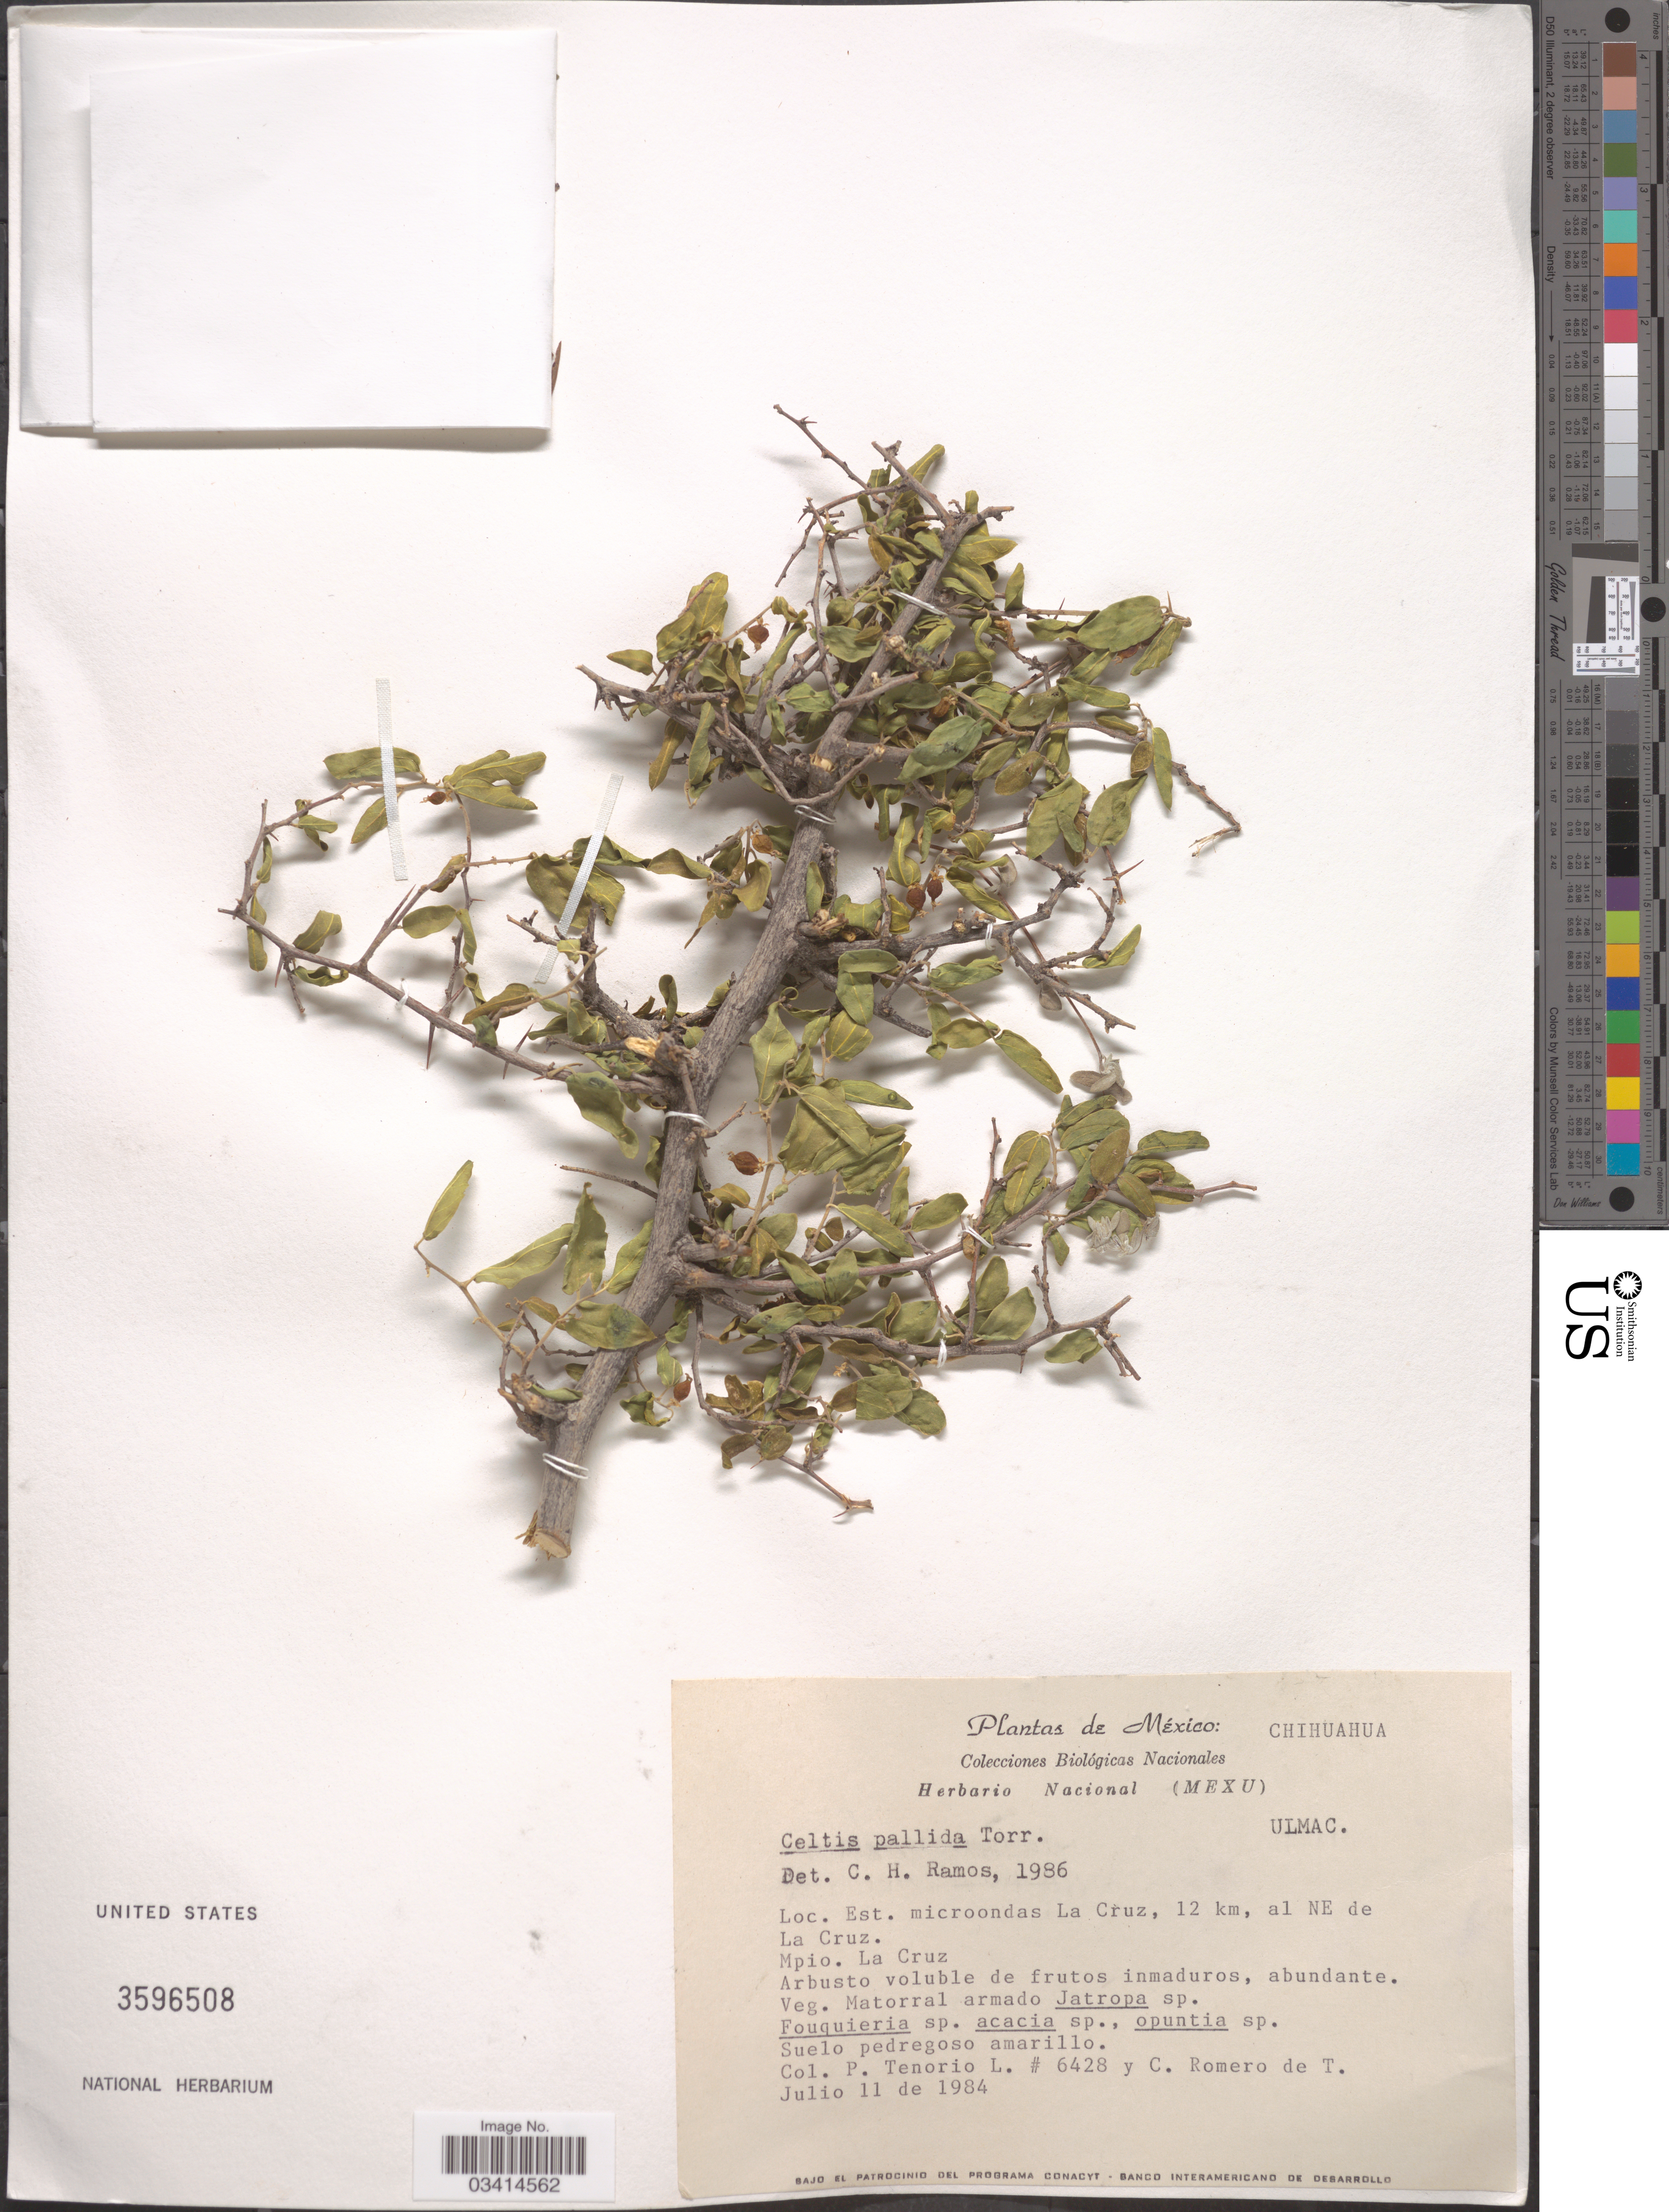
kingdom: Plantae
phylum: Tracheophyta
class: Magnoliopsida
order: Rosales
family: Cannabaceae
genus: Celtis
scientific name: Celtis pallida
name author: Torr. in Emory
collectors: P. Tenorio L. & C. Romero de T.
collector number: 6428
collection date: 1984-07-11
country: Mexico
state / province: Chihuahua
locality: Est. microondas La Cruz, 12 km, al NE de La Cruz. Mpio. La Cruz.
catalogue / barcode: US 3596508